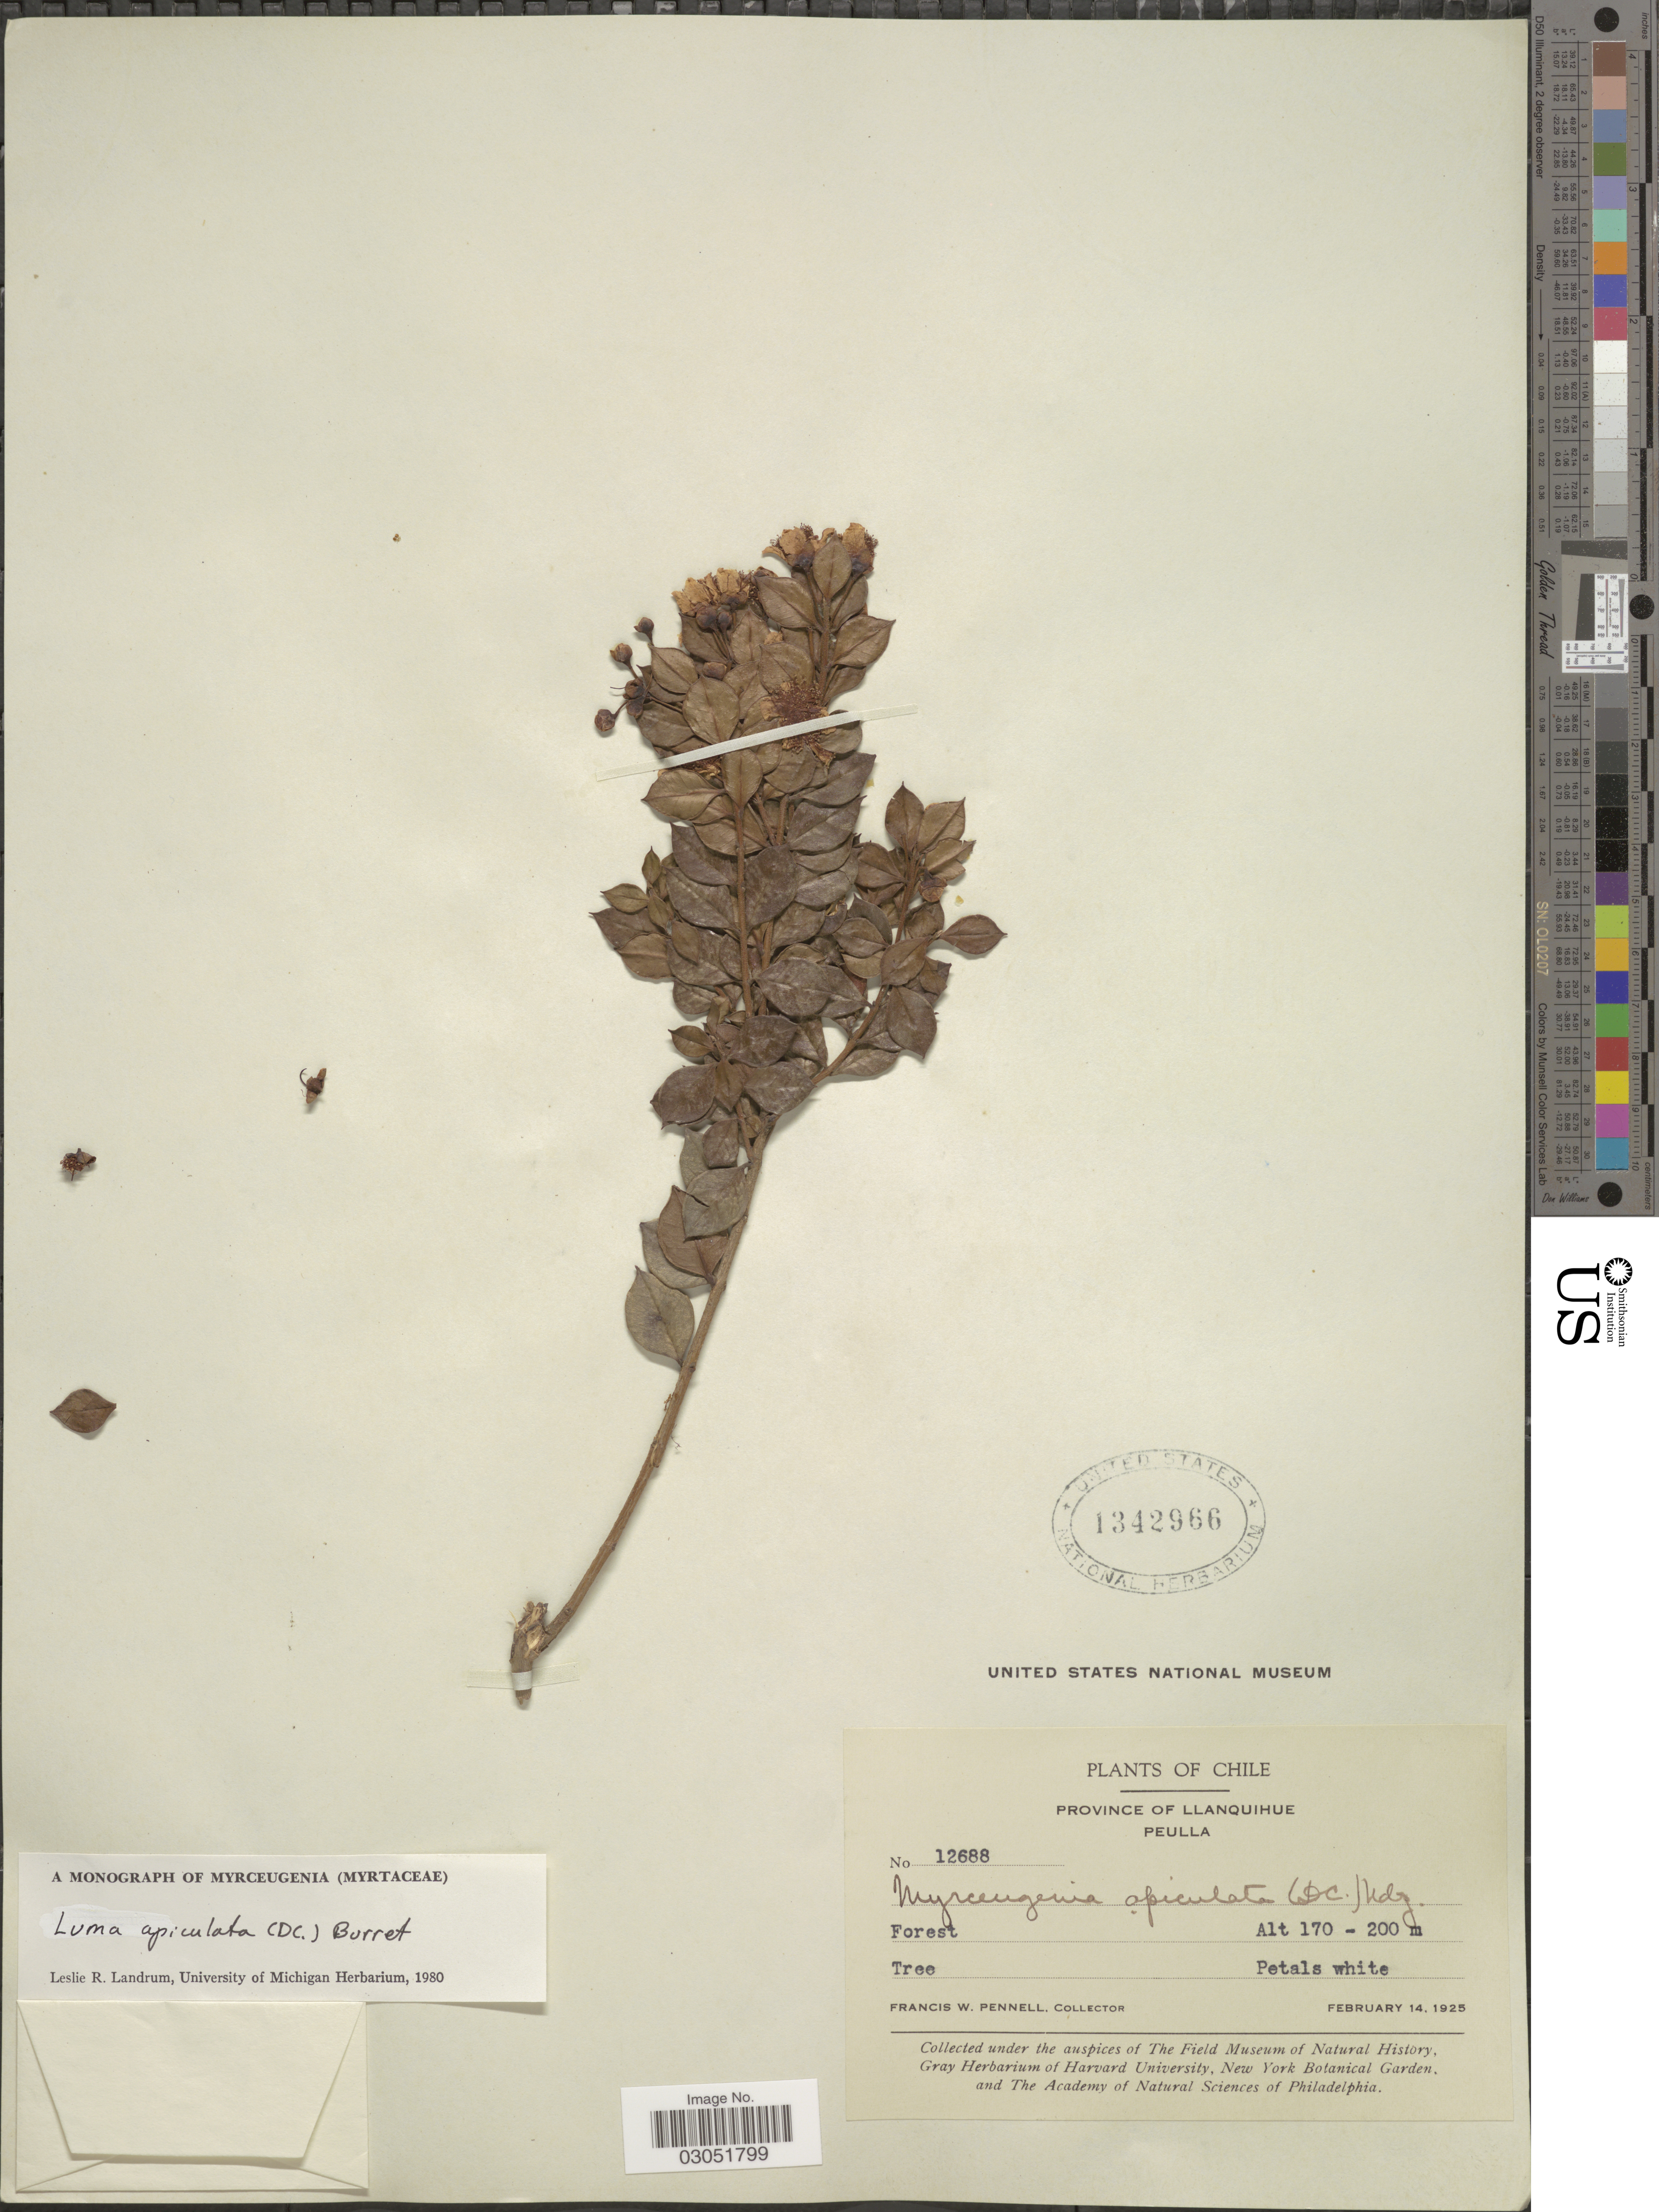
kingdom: Plantae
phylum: Tracheophyta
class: Magnoliopsida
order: Myrtales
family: Myrtaceae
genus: Luma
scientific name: Luma apiculata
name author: (DC.) Burret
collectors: F. W. Pennell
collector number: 12688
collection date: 1925-02-14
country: Chile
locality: Province of Llanquihue. Peulla.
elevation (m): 170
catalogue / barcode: US 1342966